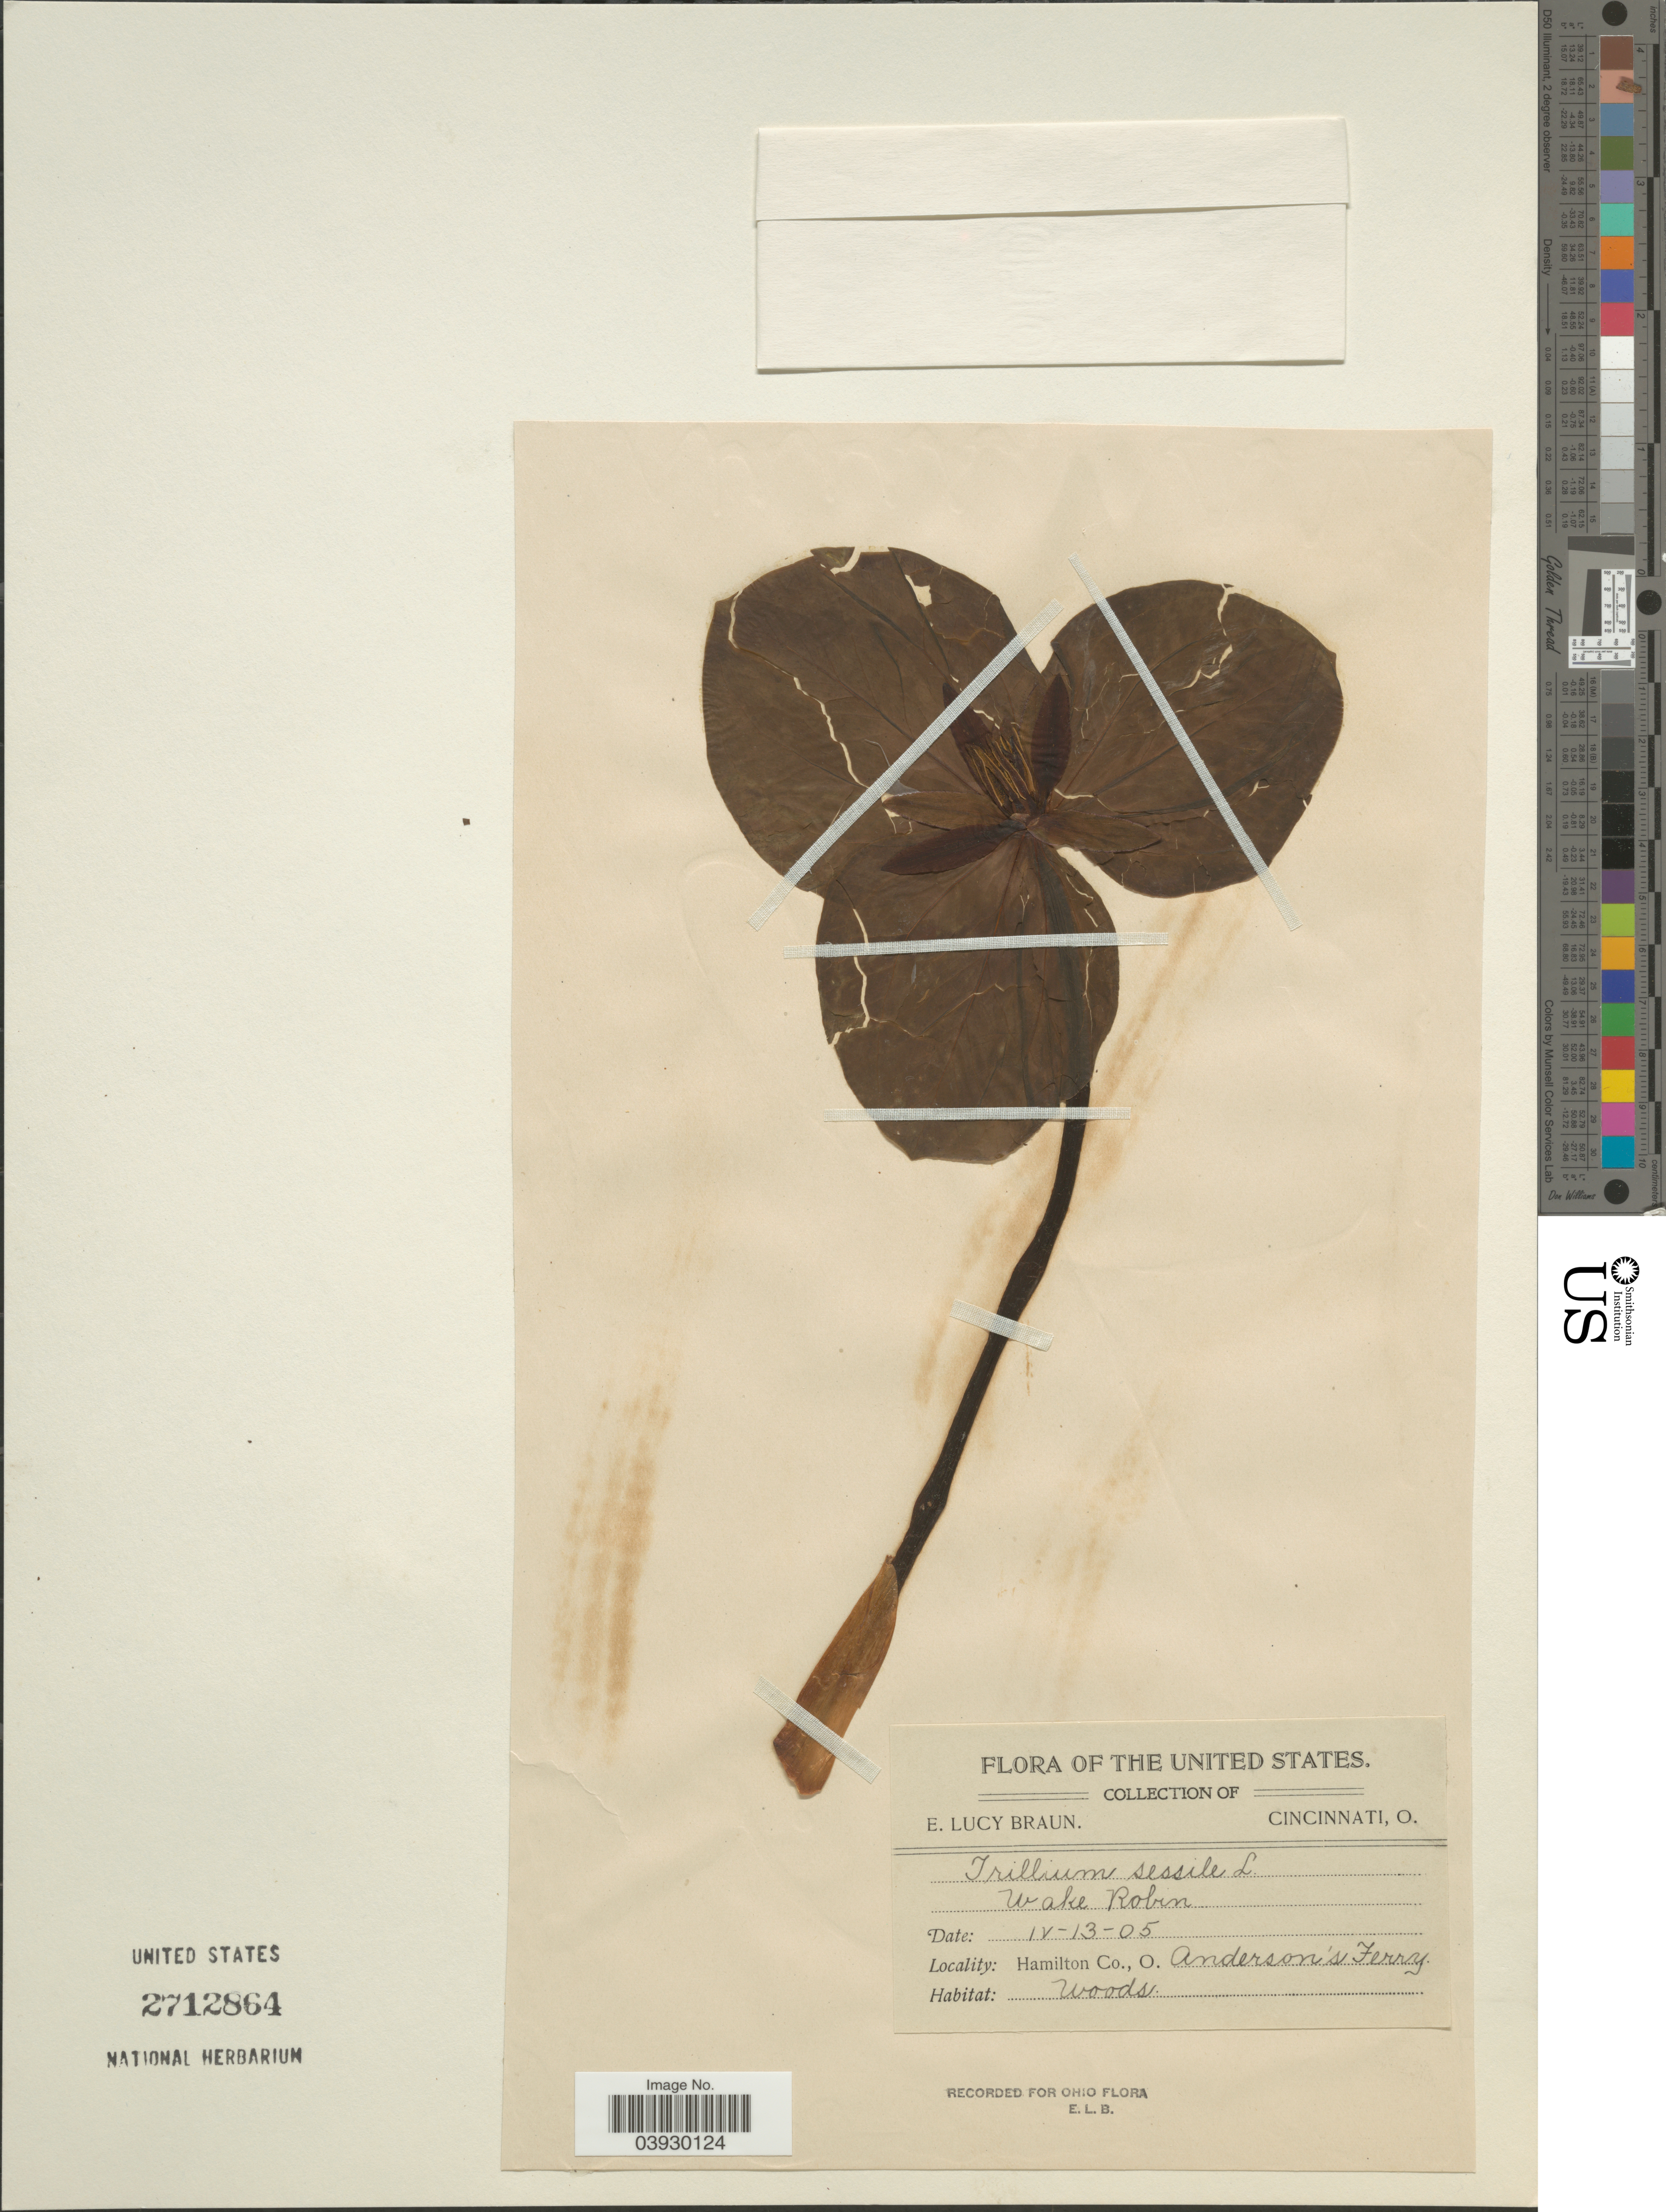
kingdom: Plantae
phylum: Tracheophyta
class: Liliopsida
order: Liliales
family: Melanthiaceae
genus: Trillium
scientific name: Trillium sessile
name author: L.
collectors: E. L. Braun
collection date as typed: Transcribed d/m/y: 13/4/5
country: United States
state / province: Ohio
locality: Hamilton Co. Anderson's Ferry.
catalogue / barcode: US 2712864